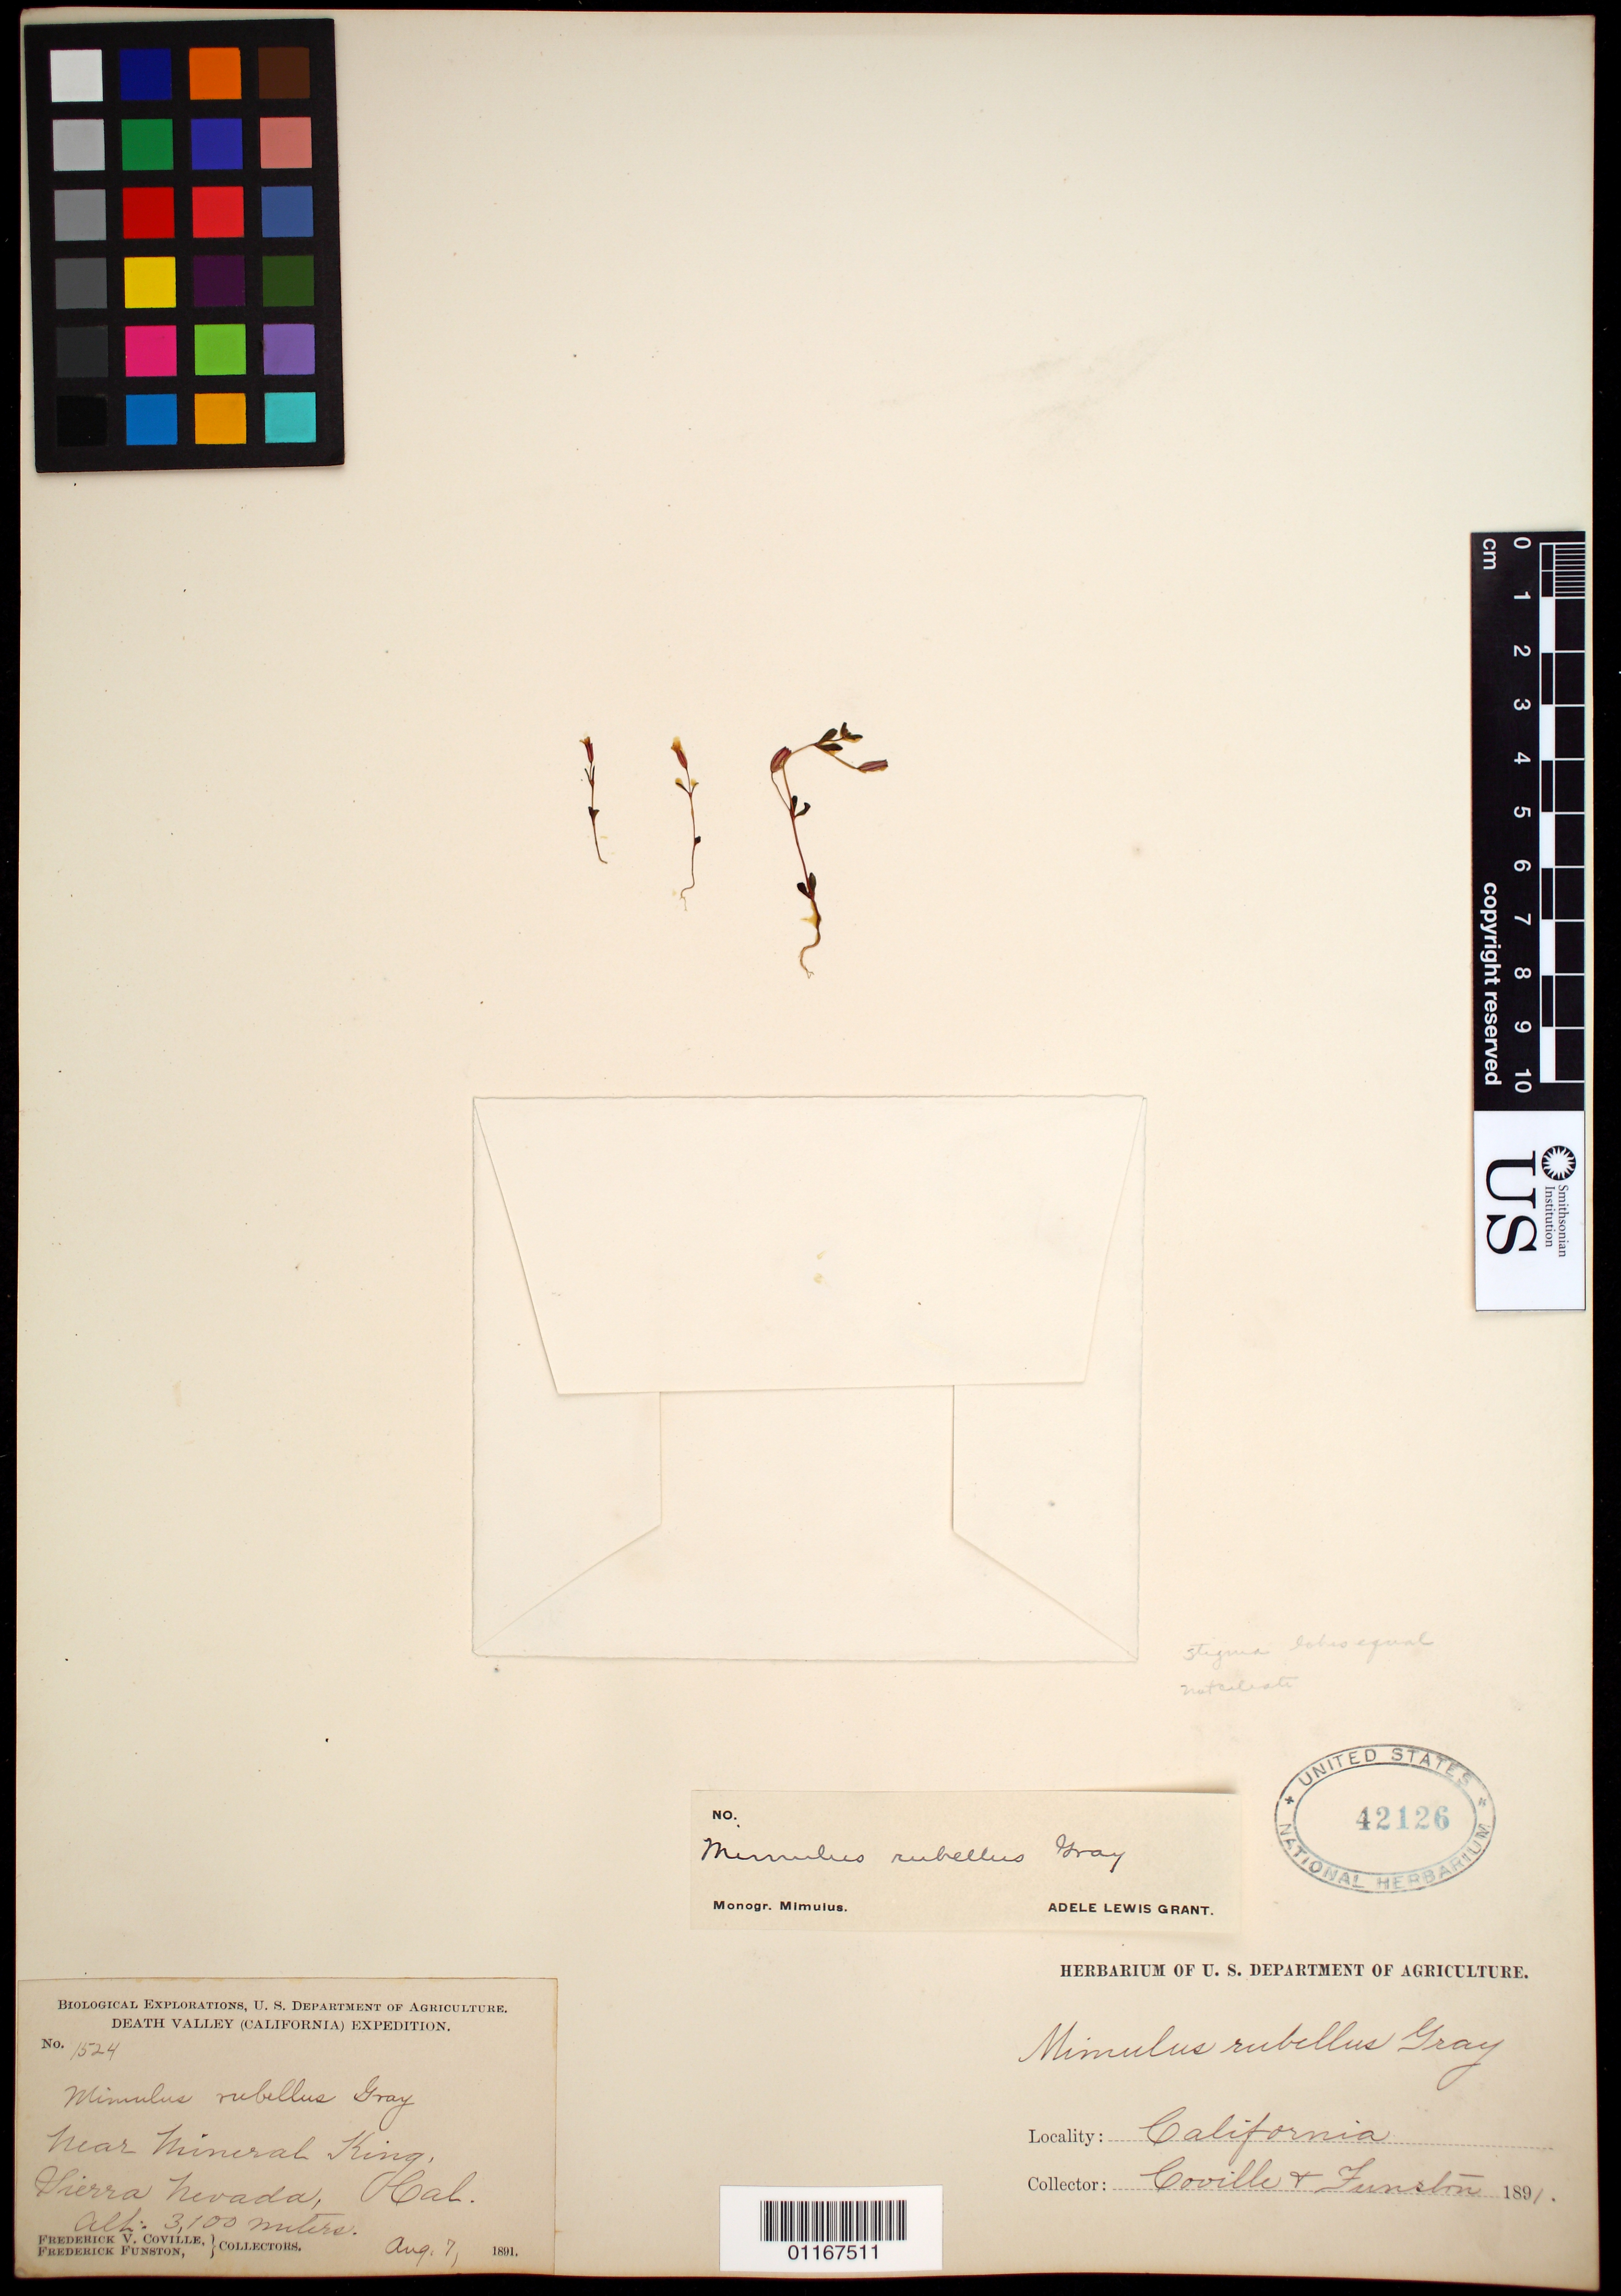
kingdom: Plantae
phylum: Tracheophyta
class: Magnoliopsida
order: Lamiales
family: Phrymaceae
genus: Mimulus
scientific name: Mimulus rubellus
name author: A. Gray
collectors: F. V. Coville & F. Funston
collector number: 1524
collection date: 1891-08-07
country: United States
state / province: California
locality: near Mineral King, Sierra Nevada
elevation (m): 3100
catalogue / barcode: US 42126